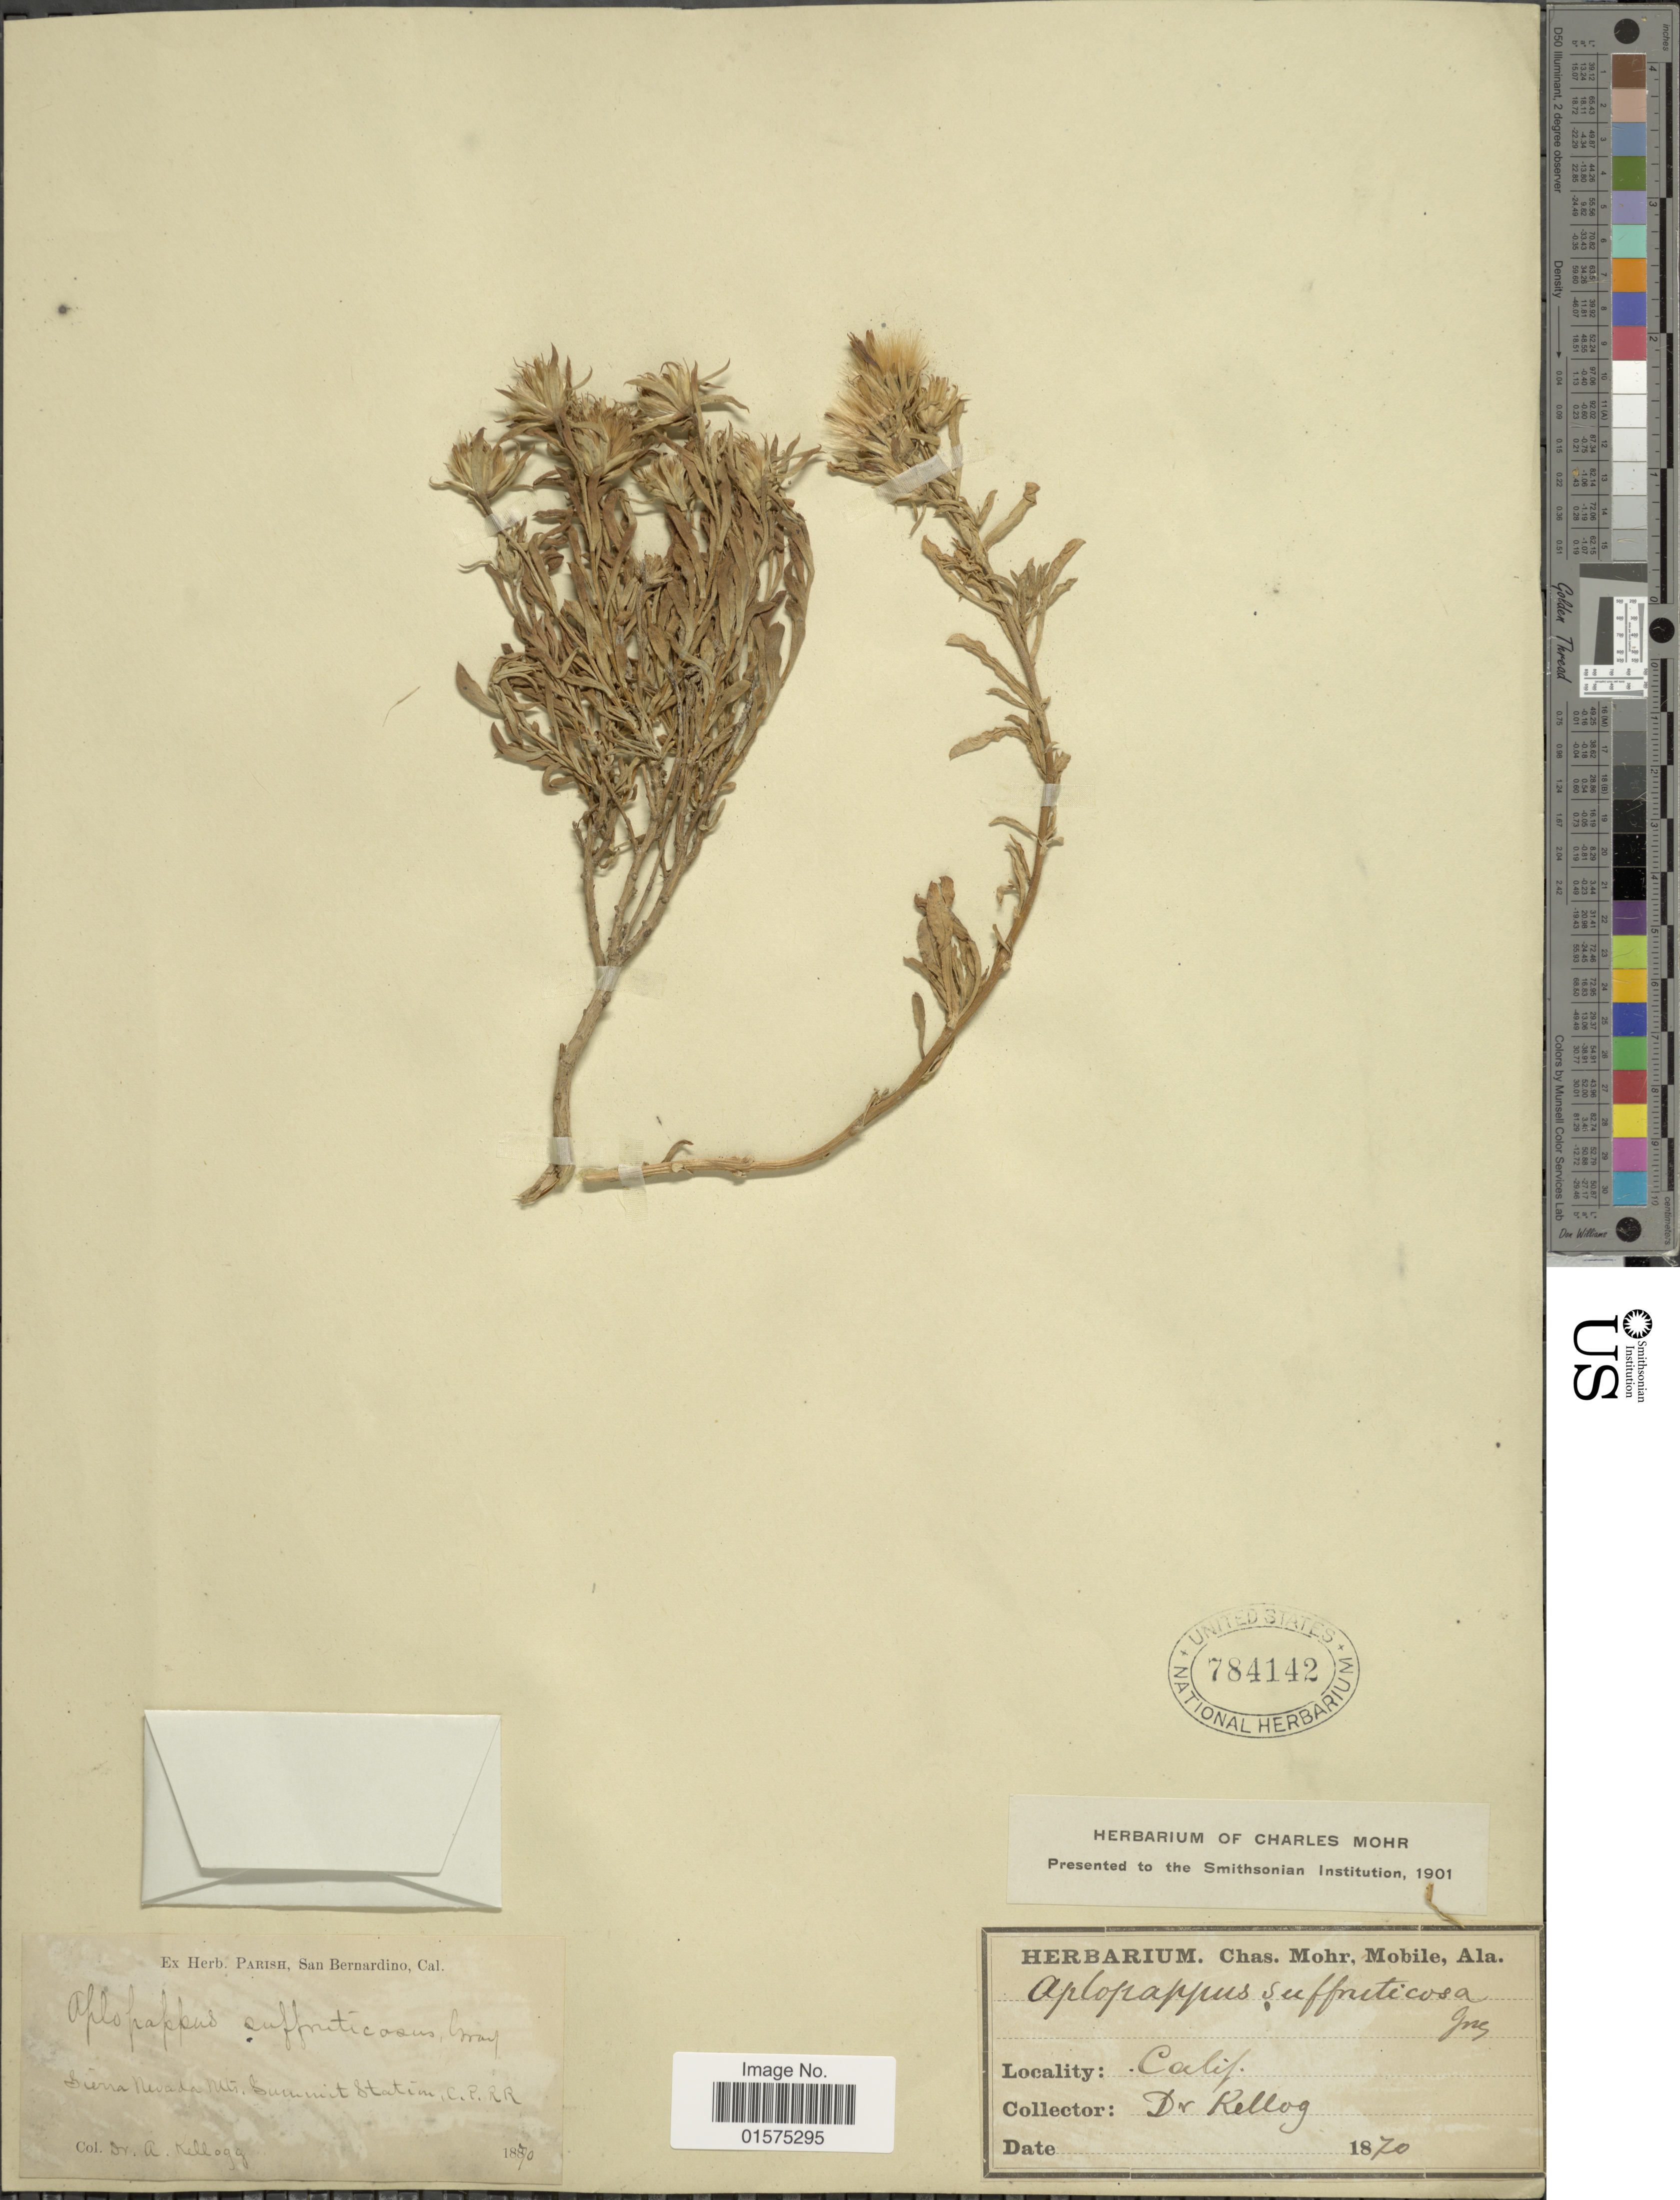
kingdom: Plantae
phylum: Tracheophyta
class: Magnoliopsida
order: Asterales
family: Asteraceae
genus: Ericameria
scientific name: Ericameria suffruticosa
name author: (Nutt.) G.L. Nesom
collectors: A. Kellogg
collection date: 1870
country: United States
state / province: California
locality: Sierra Nevada Mts. Summit Station, C. P. R. R.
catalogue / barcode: US 784142